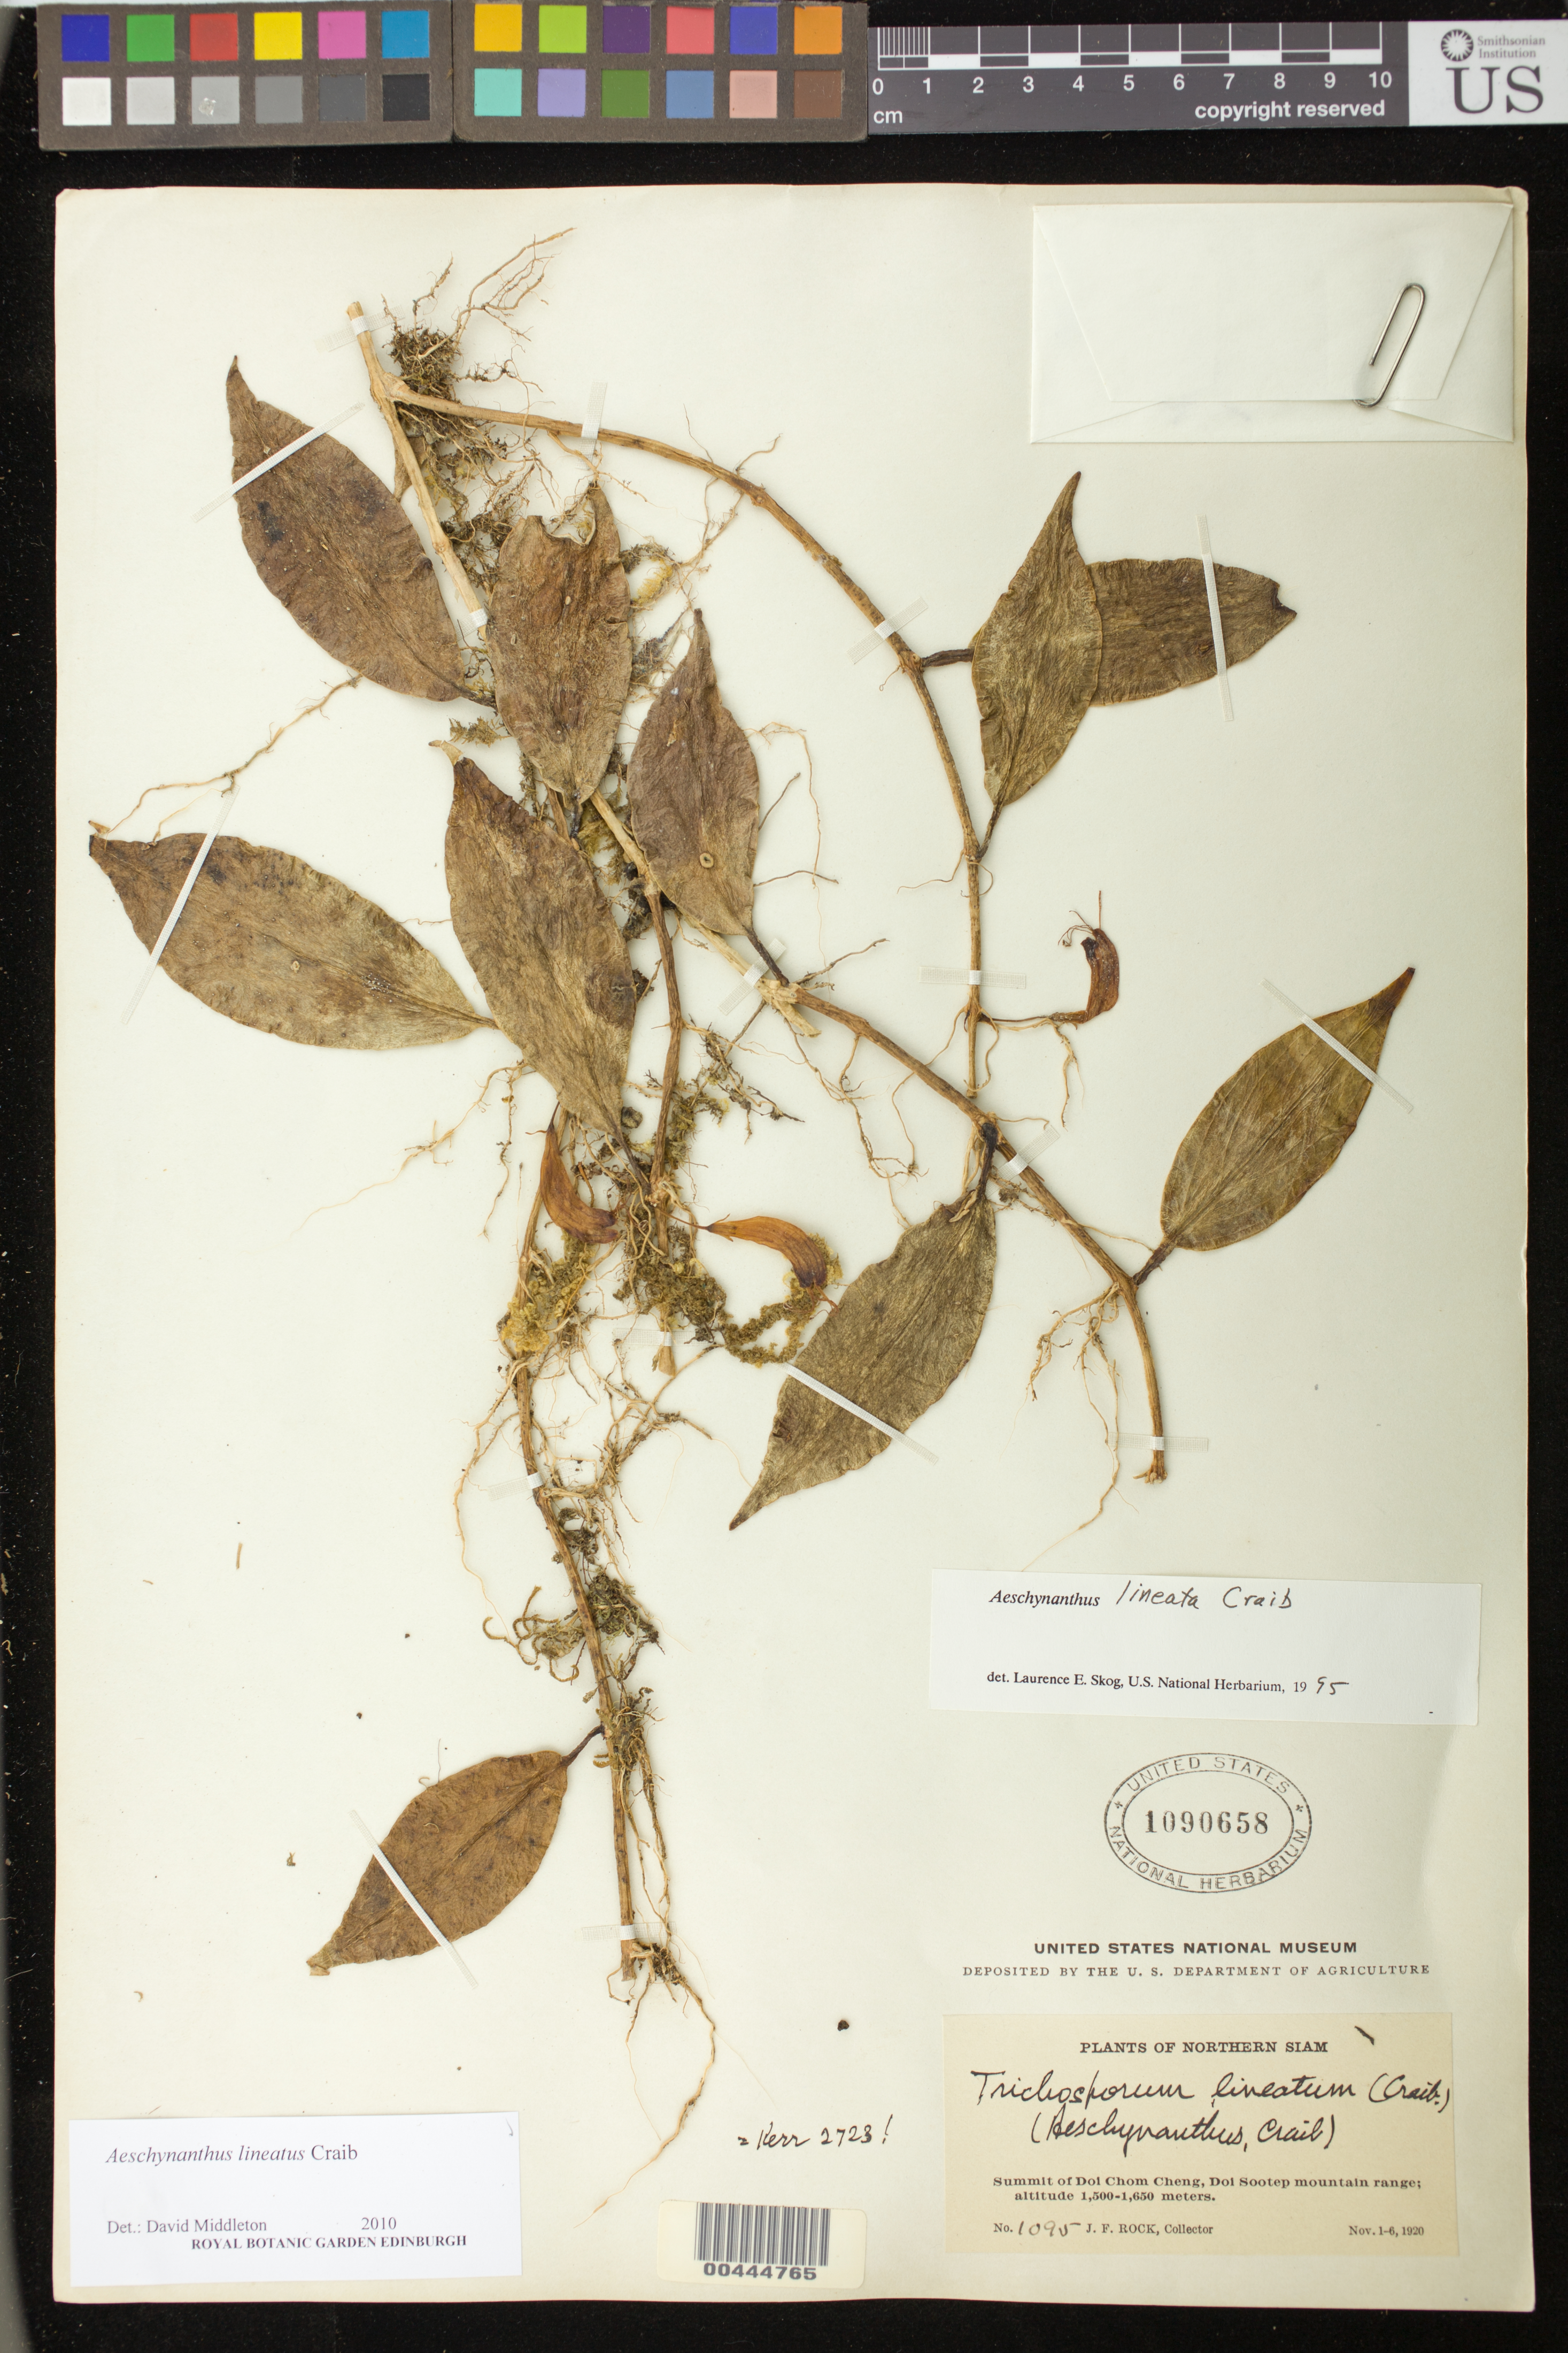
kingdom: Plantae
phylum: Tracheophyta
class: Magnoliopsida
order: Lamiales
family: Gesneriaceae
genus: Aeschynanthus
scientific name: Aeschynanthus lineatus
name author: Craib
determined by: Middleton, D. J.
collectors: J. F. Rock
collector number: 1095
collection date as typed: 01-06 Nov 1920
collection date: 1920-11-01/1920-11-06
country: Thailand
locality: Summit of Doi Chom Cheng, Doi Sootep mountain range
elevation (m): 1500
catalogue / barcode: US 1090658